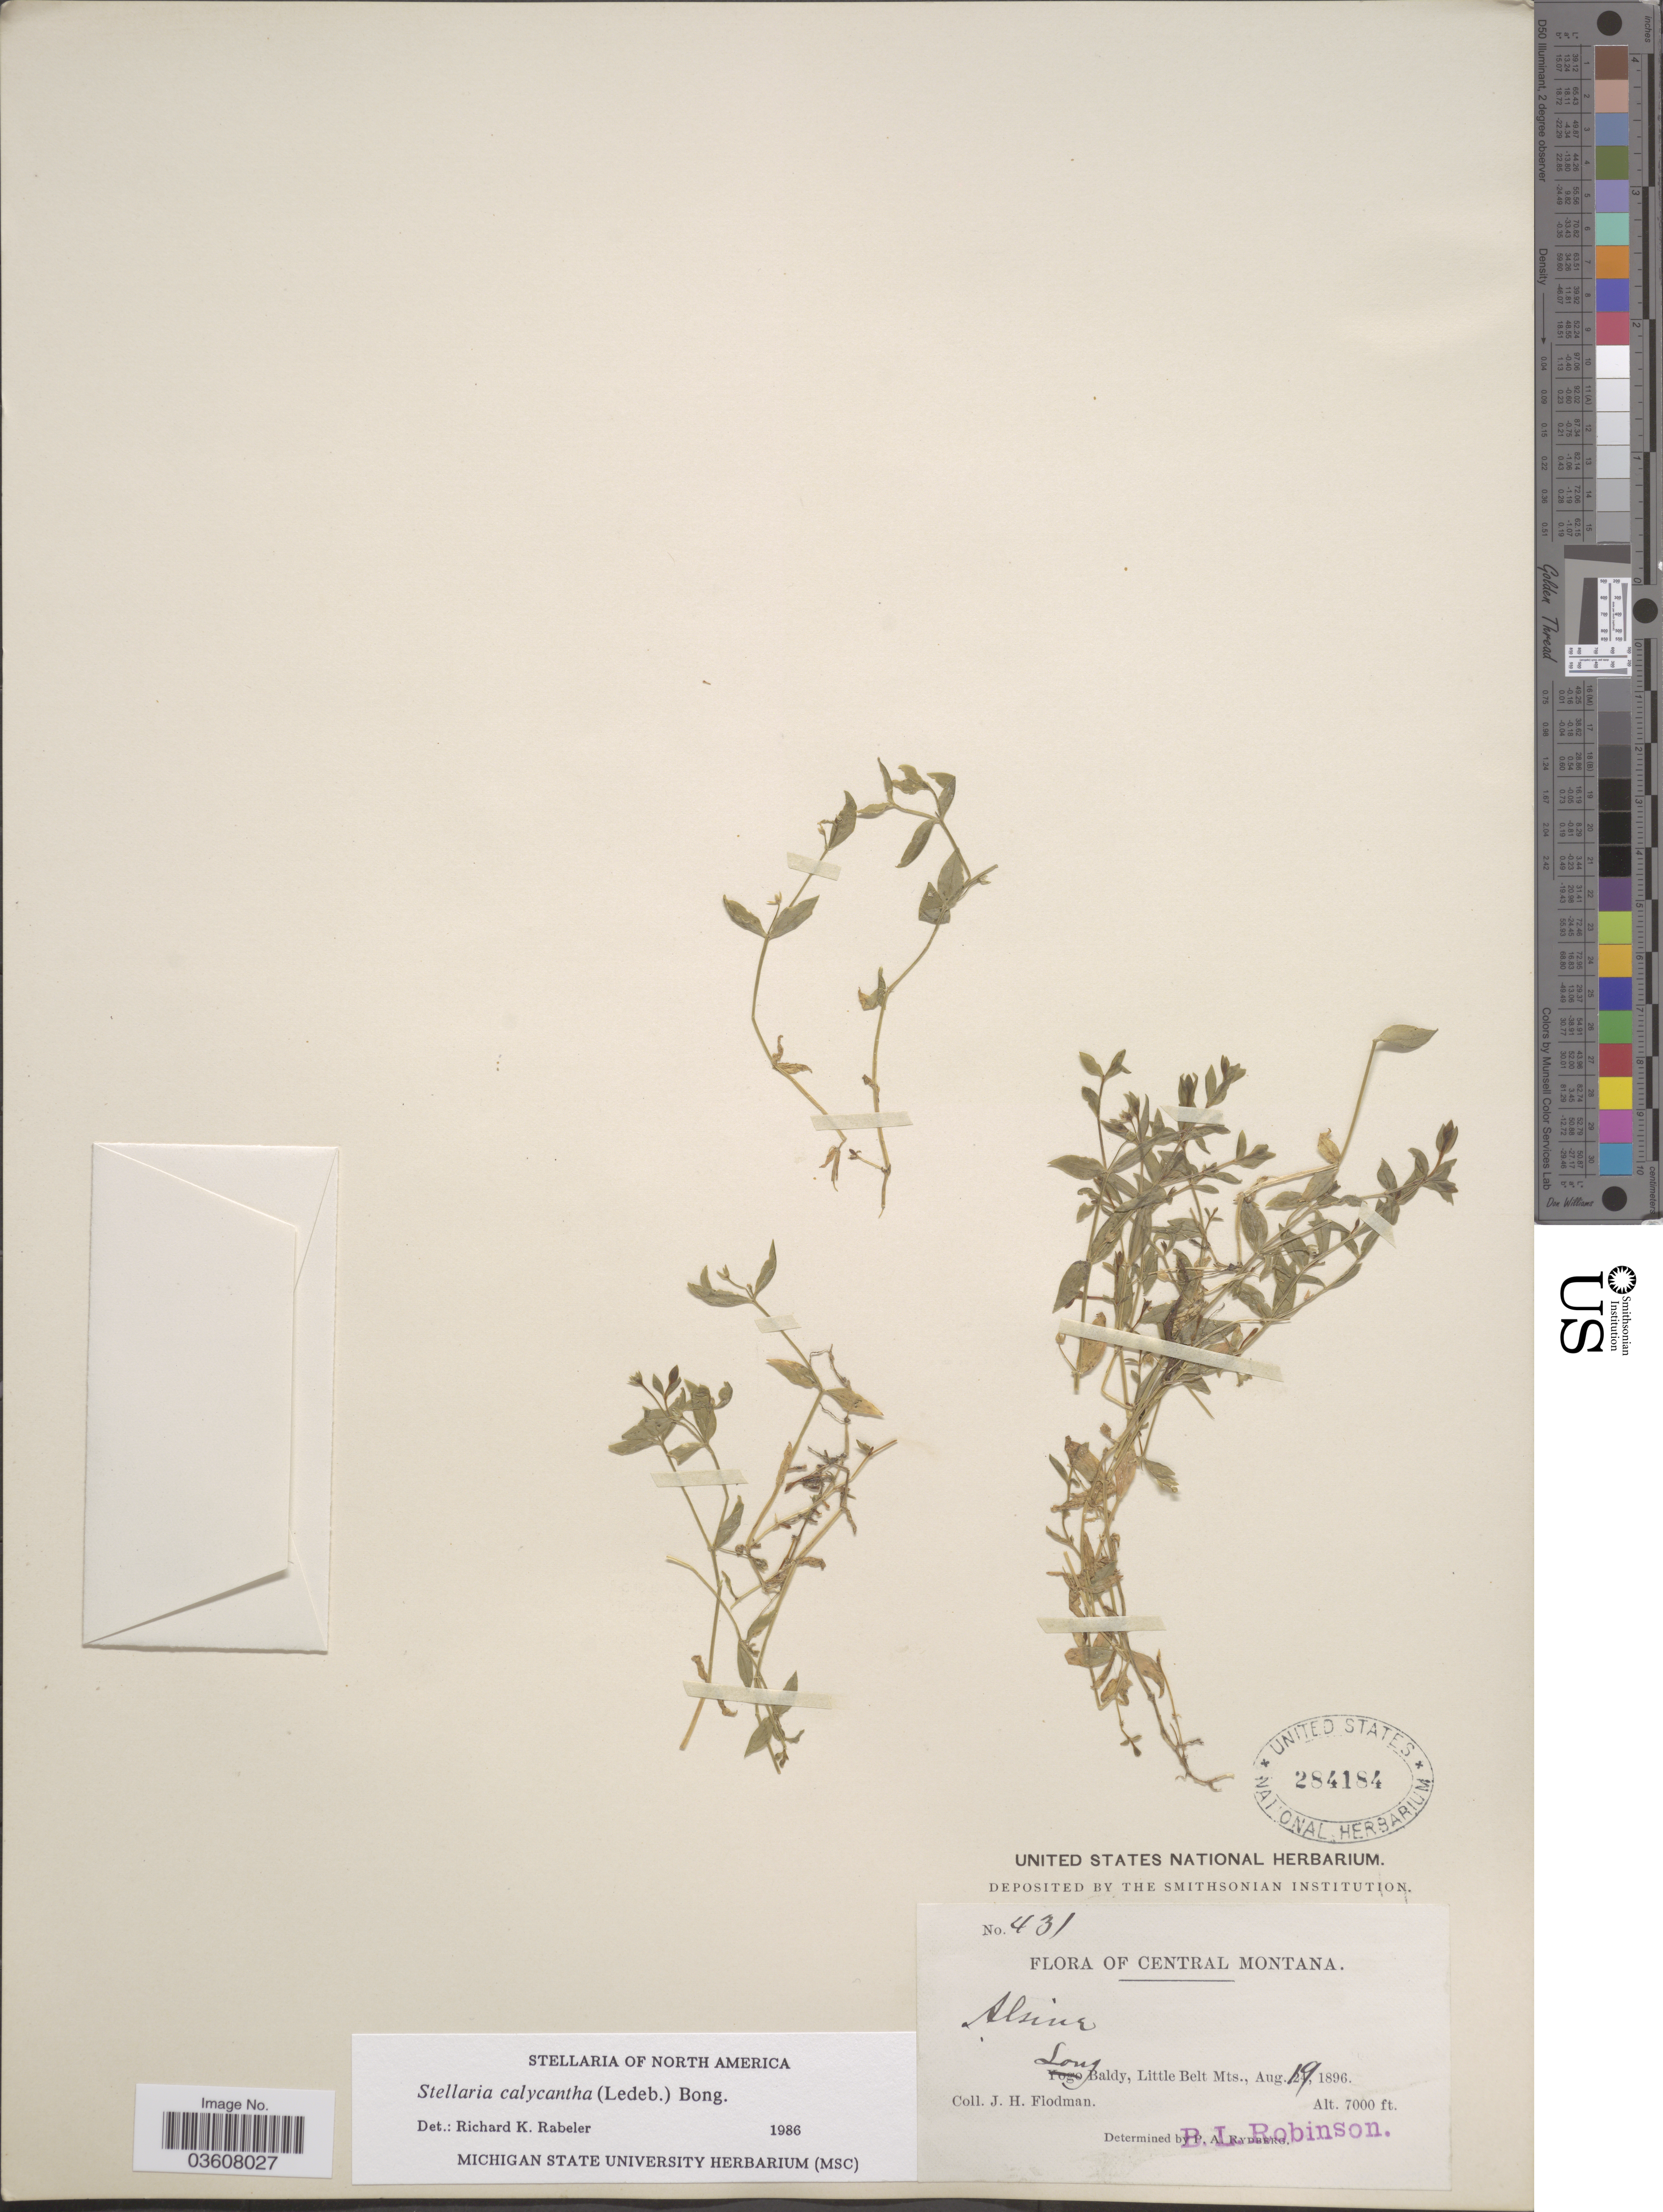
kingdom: Plantae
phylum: Tracheophyta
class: Magnoliopsida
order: Caryophyllales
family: Caryophyllaceae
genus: Stellaria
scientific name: Stellaria calycantha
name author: (Ledeb.) Bong.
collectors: J. Flodman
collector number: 431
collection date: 1896-08-19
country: United States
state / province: Montana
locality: Central Montana. Long Baldy, Little Belt Mts.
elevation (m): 2134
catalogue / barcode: US 284184